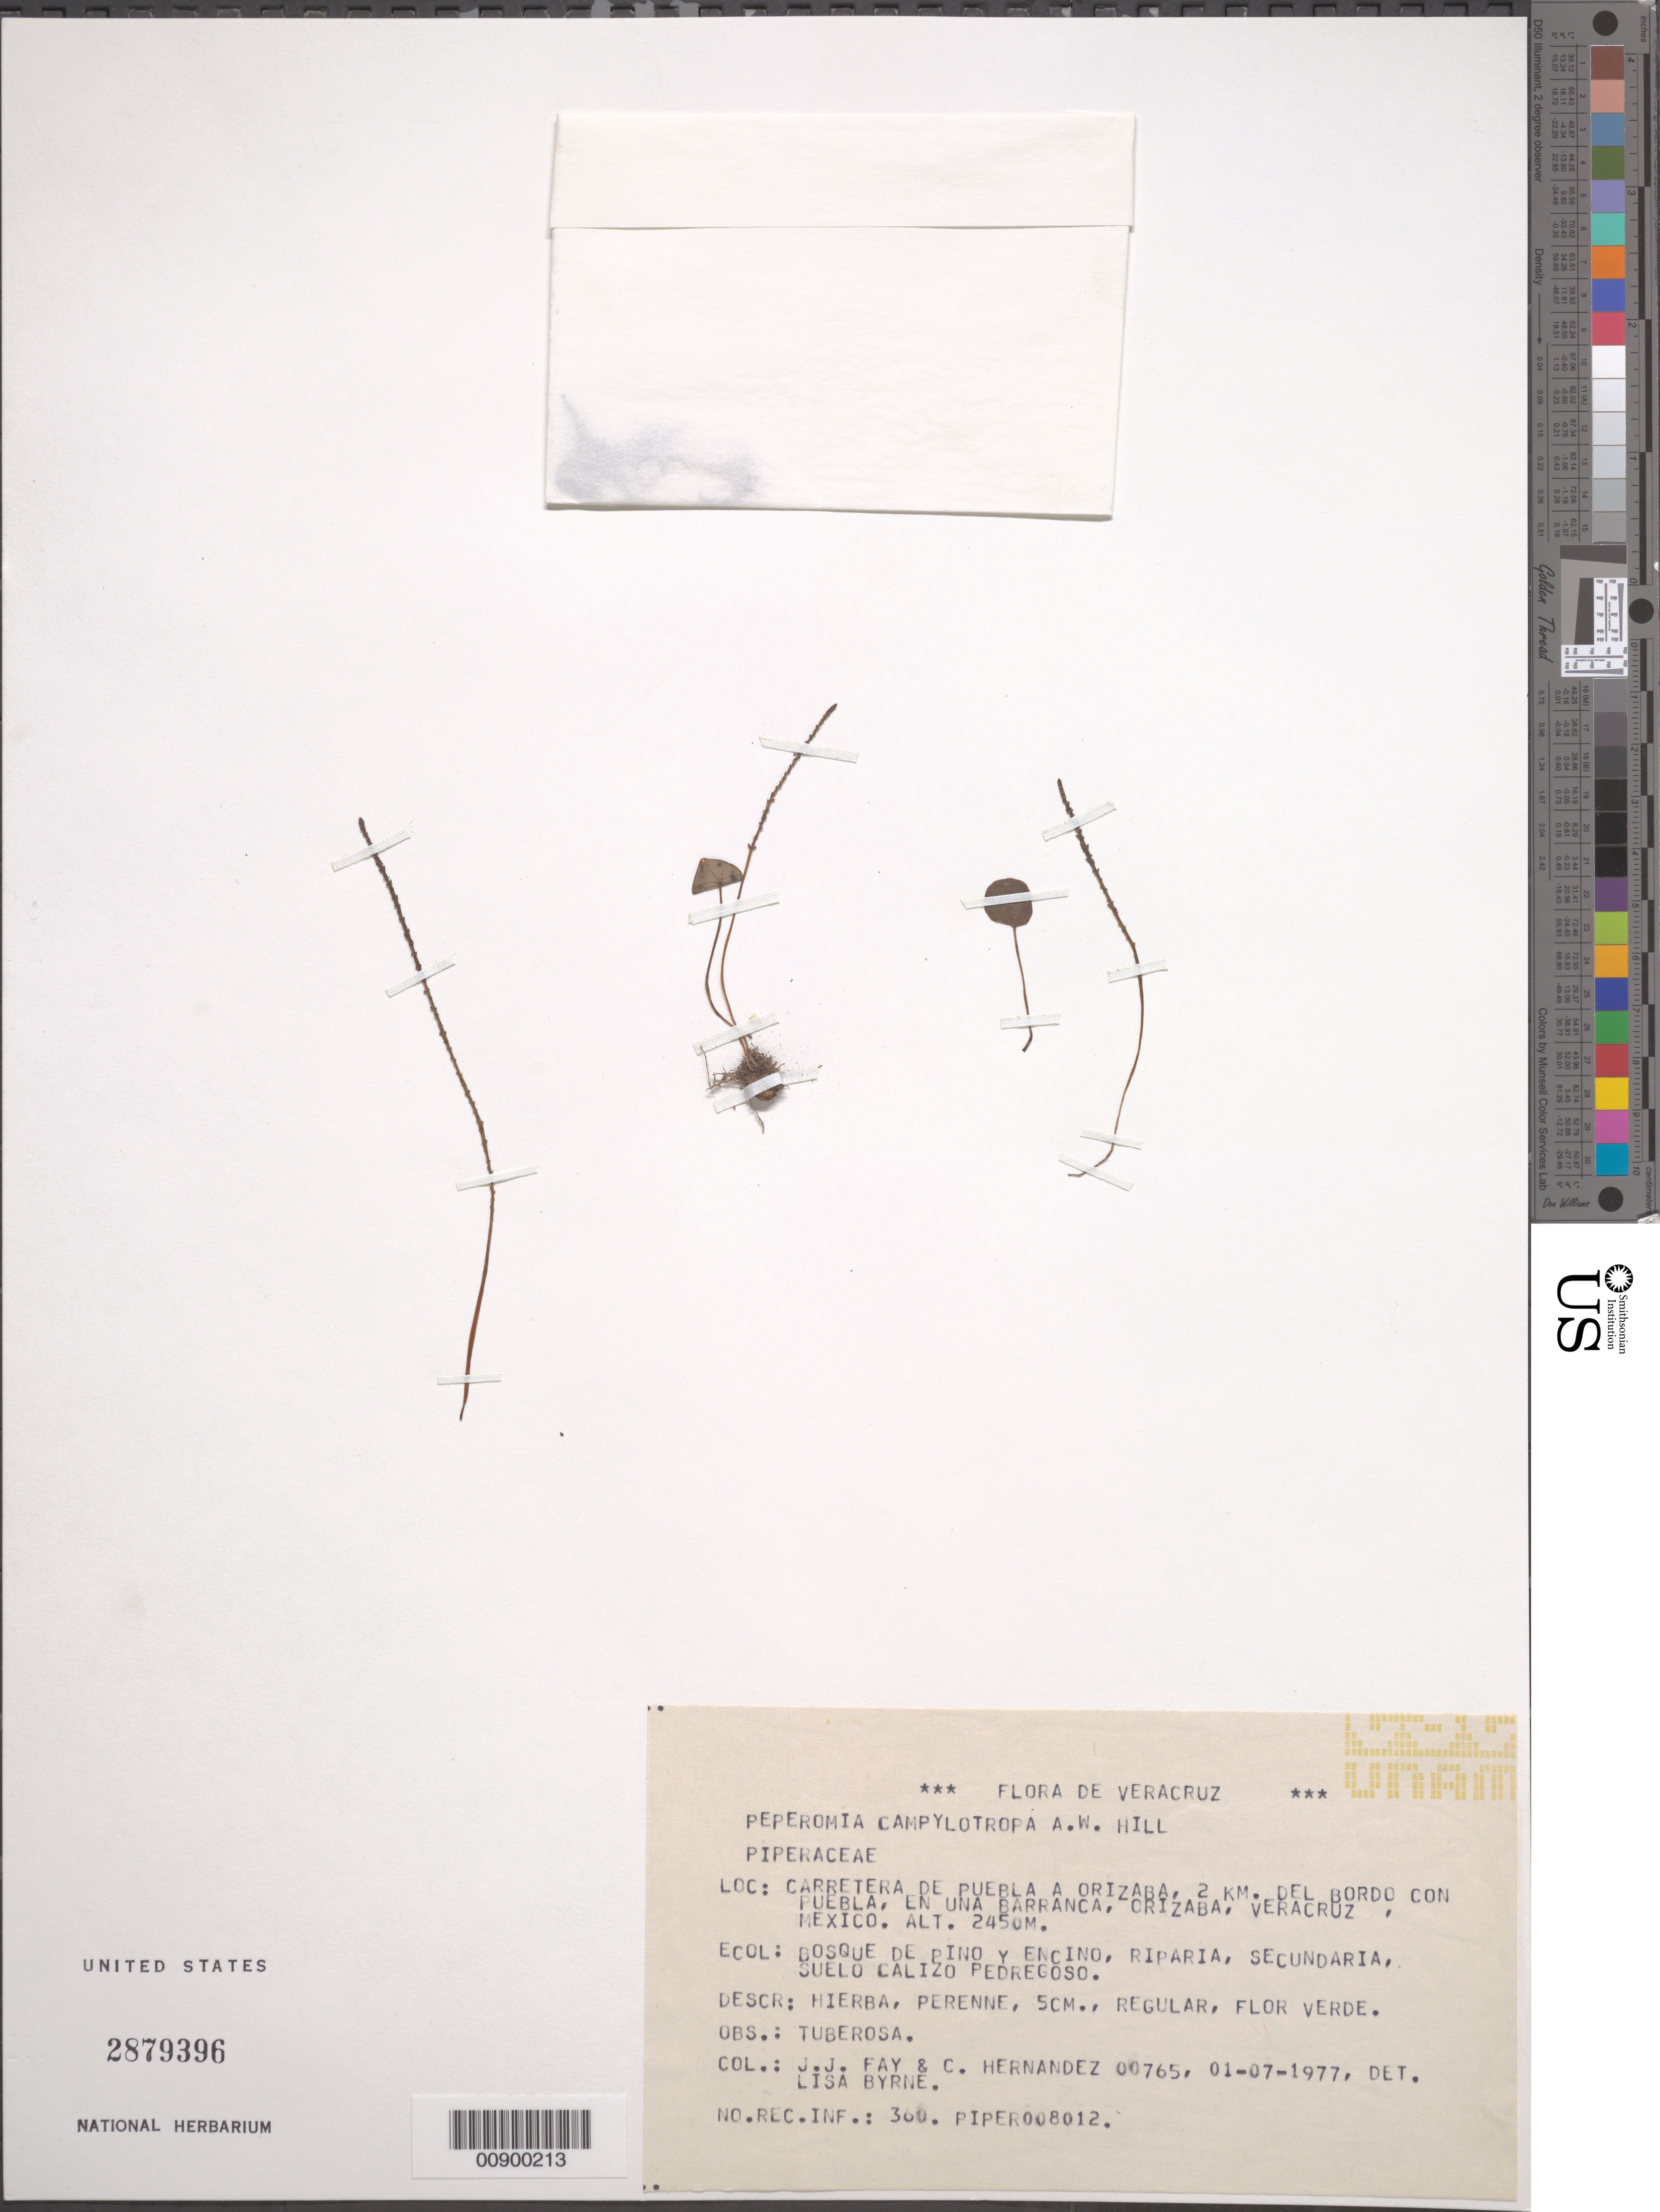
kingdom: Plantae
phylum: Tracheophyta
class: Magnoliopsida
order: Piperales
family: Piperaceae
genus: Peperomia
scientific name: Peperomia campylotropa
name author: A.W. Hill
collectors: J. J. Fay & C. Hernandez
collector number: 00765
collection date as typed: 01 Jul 1977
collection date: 1977-07-01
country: Mexico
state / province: Veracruz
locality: Carretera de Puebla a Orizaba, 2 km. del Bordo con Puebla. En una barranca, Orizaba, Veracruz.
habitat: Barranca. Bosque de Pino y encino, riparia secundaria, suelo calizo pedregoso.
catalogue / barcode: US 2879396